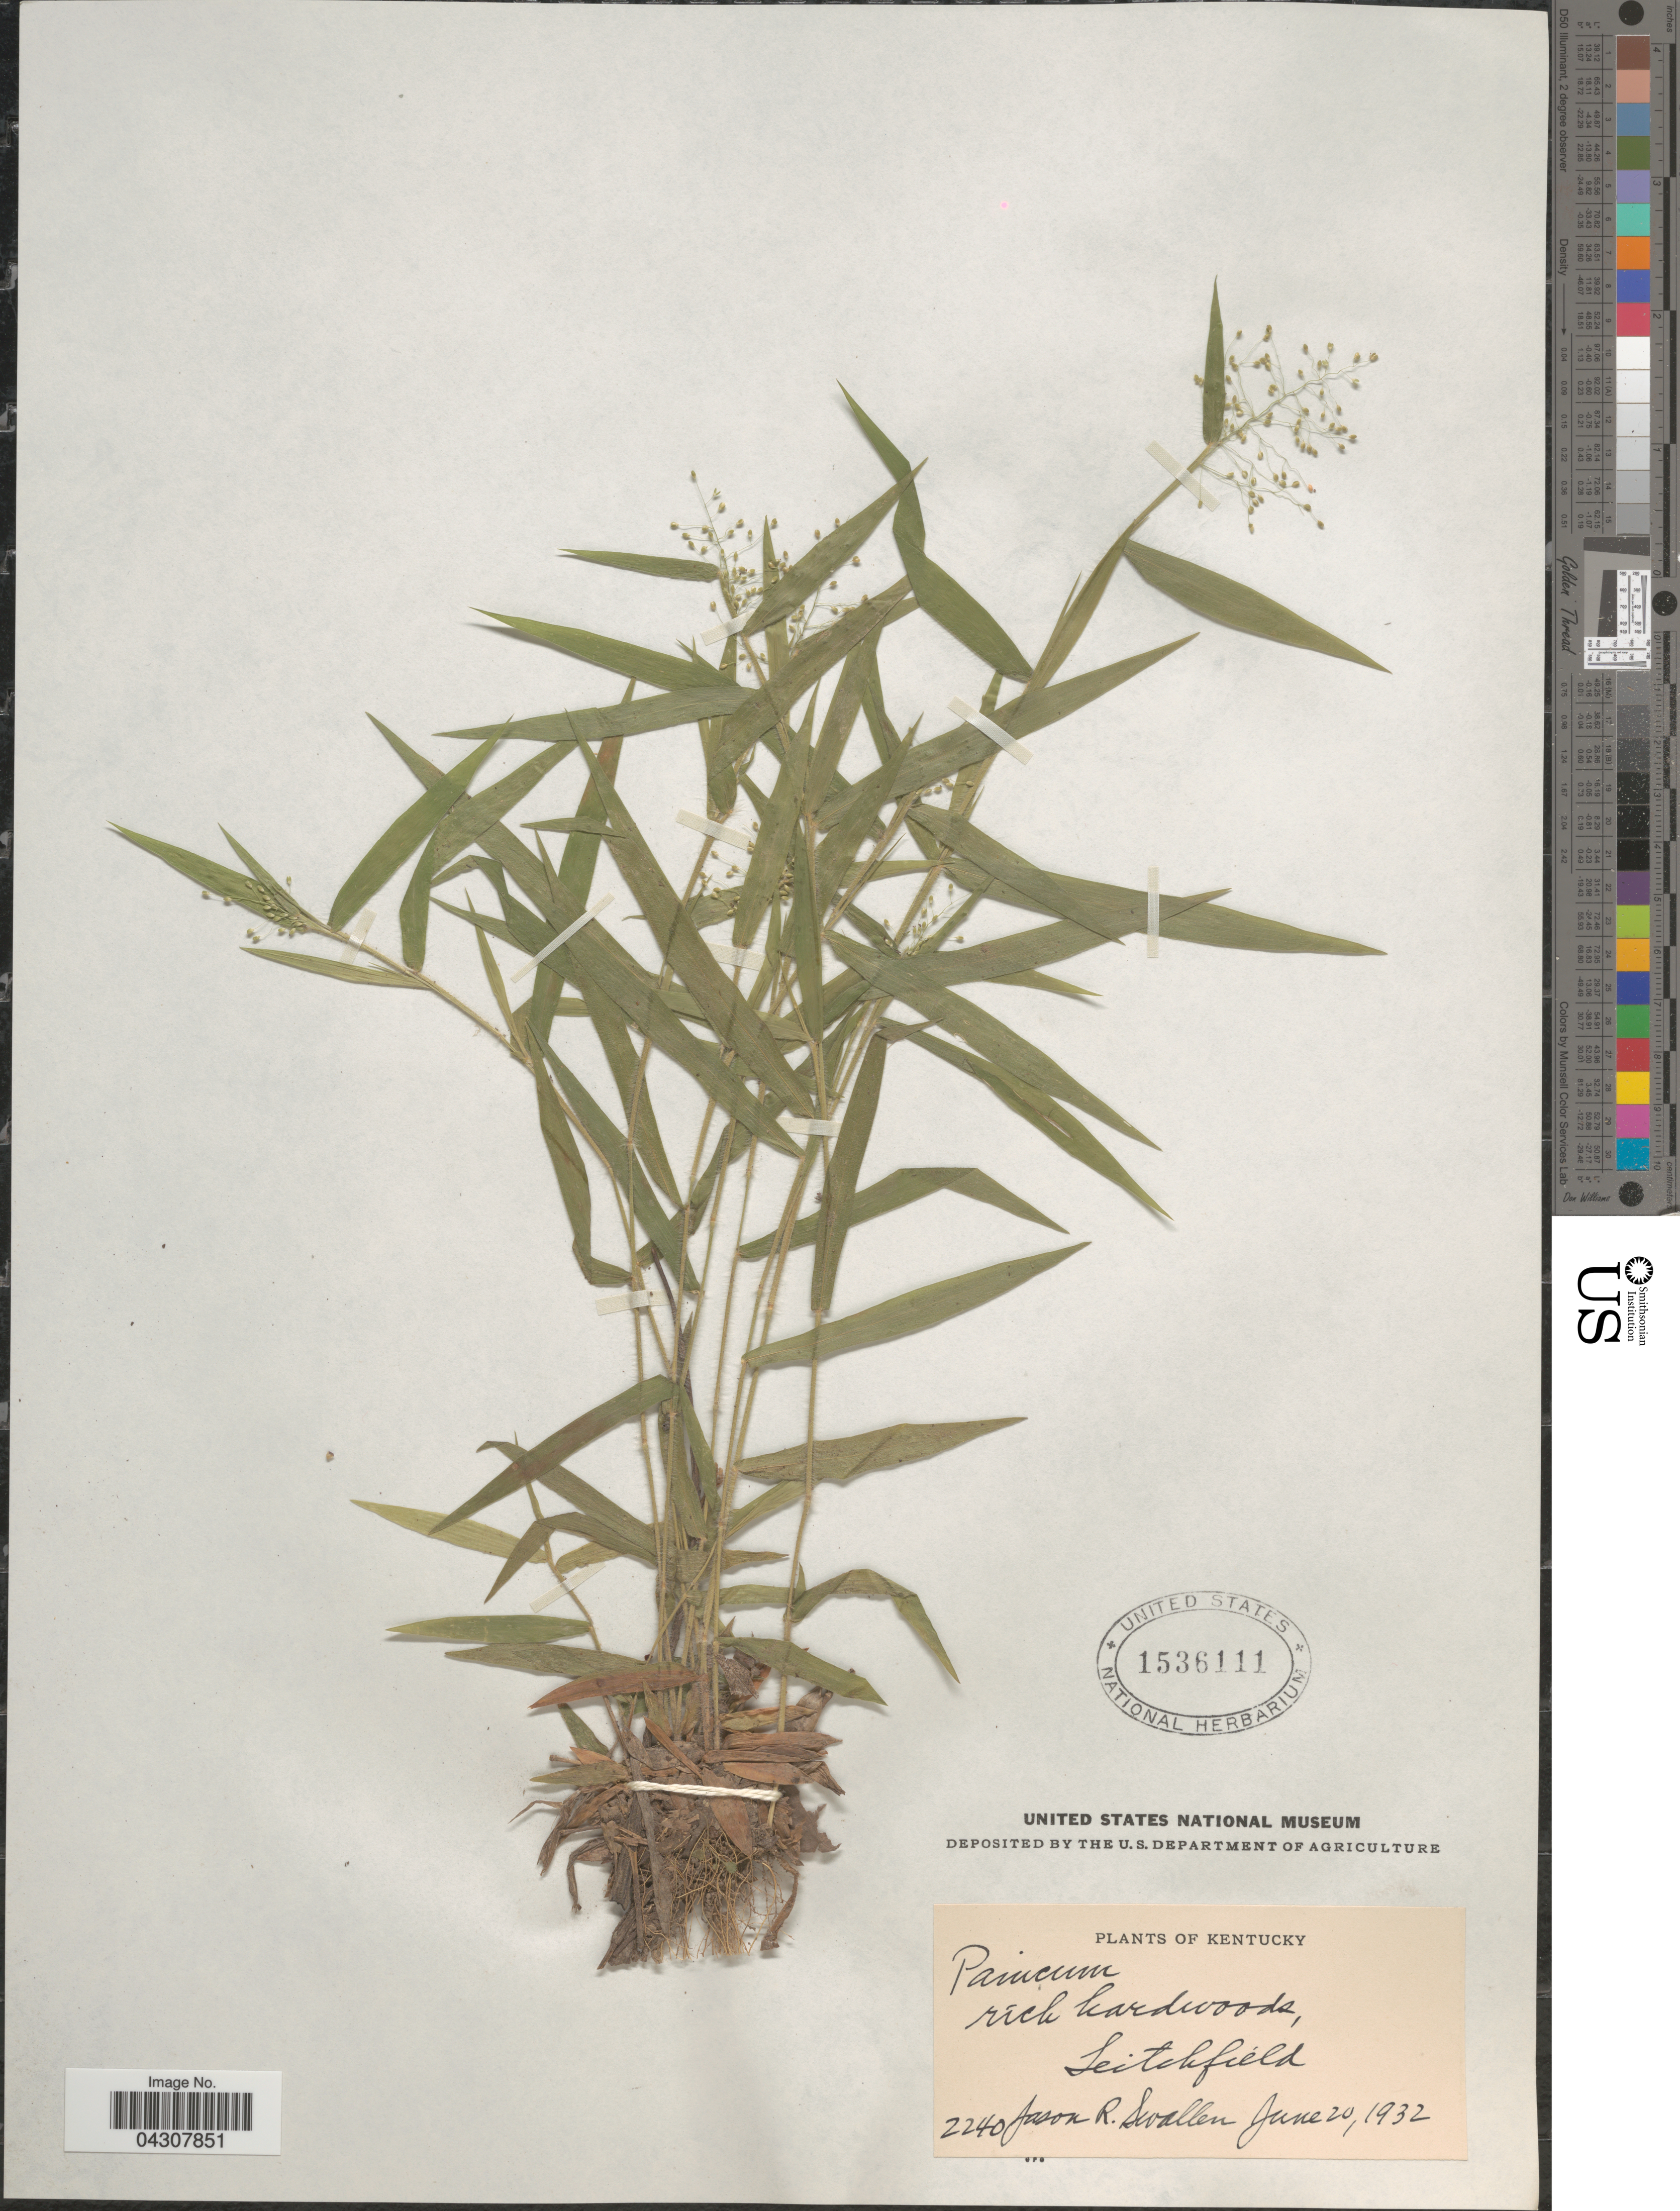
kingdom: Plantae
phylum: Tracheophyta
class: Liliopsida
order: Poales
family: Poaceae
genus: Dichanthelium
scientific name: Dichanthelium acuminatum var. acuminatum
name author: (Sw.) Gould & C.A. Clark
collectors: J. R. Swallen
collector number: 2240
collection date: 1932-06-20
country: United States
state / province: Kentucky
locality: Leitchfield.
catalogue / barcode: US 1536111